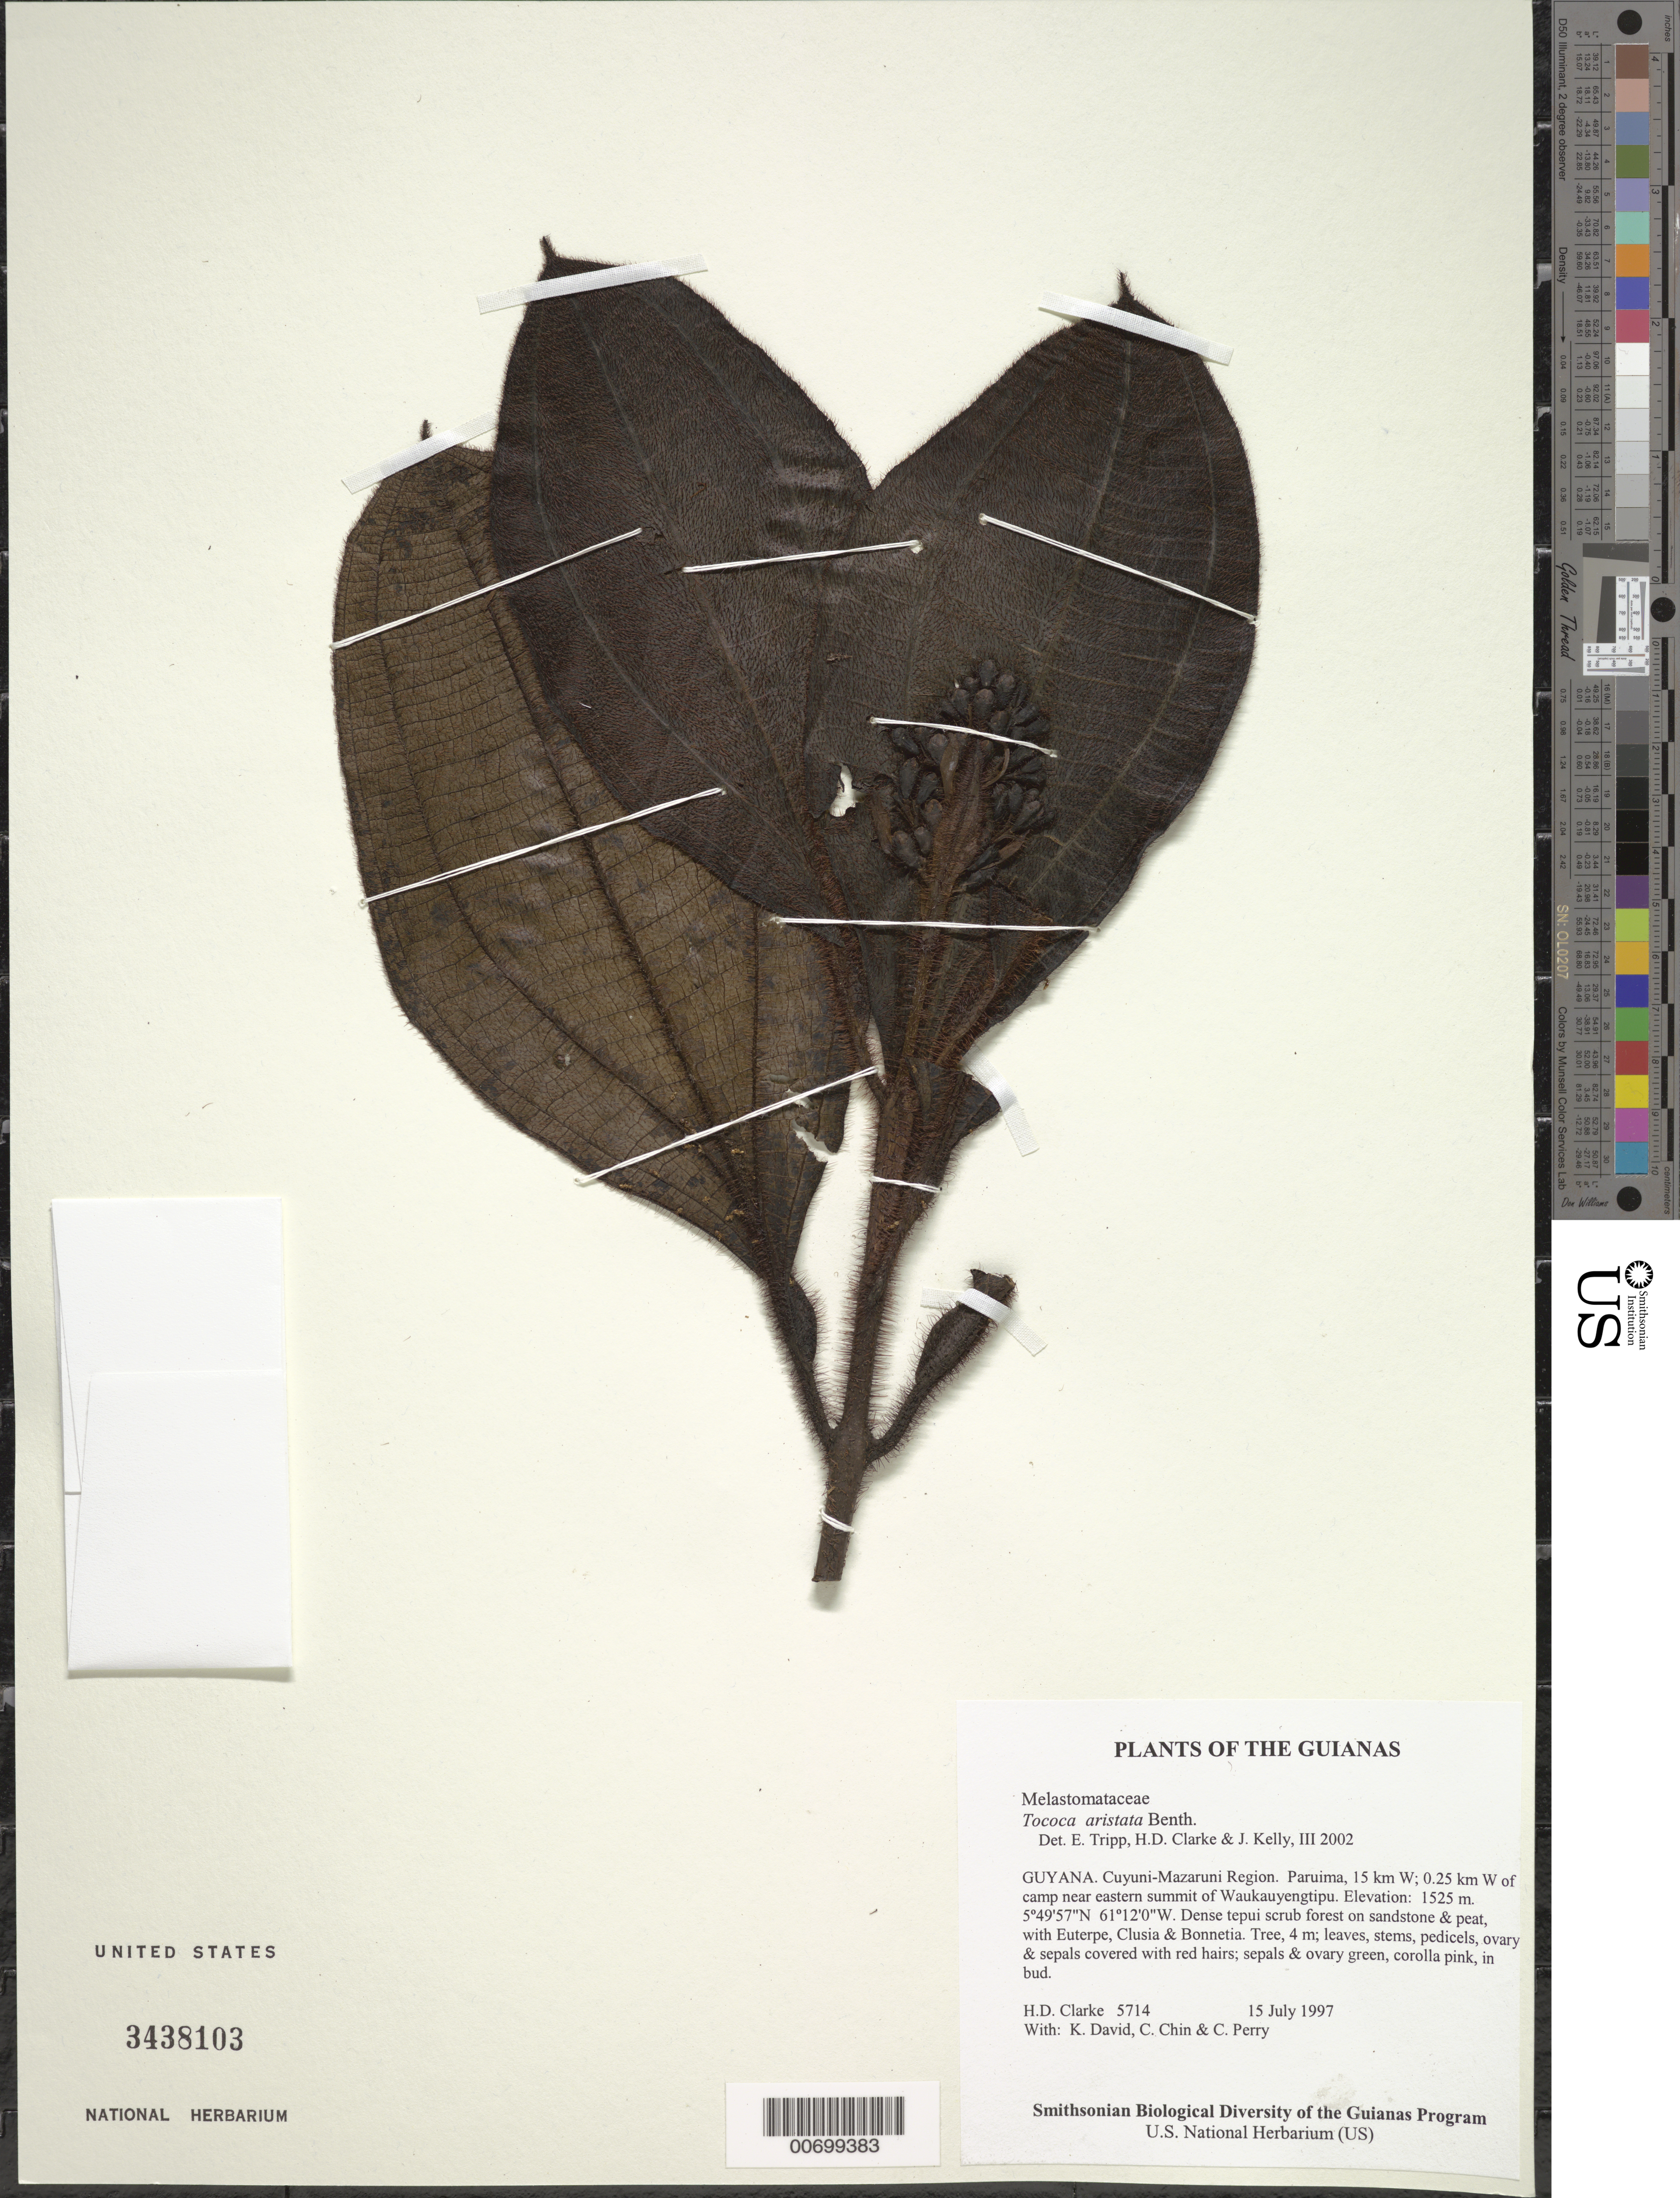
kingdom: Plantae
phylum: Tracheophyta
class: Magnoliopsida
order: Myrtales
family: Melastomataceae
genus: Tococa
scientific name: Tococa aristata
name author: Benth.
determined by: Almeda, F.; Penneys, D. S.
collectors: H. D. Clarke, K. David, C. Chin & C. Perry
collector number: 5714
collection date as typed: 15 July 1997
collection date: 1997-07-15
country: Guyana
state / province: Cuyuni-Mazaruni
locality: Paruima, 15 km W; 0.25 km W of camp near eastern summit of Waukauyengtipu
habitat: Dense tepui scrub forest on sandstone & peat, with Euterpe, Clusia & Bonnetia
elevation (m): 1525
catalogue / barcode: US 3438103